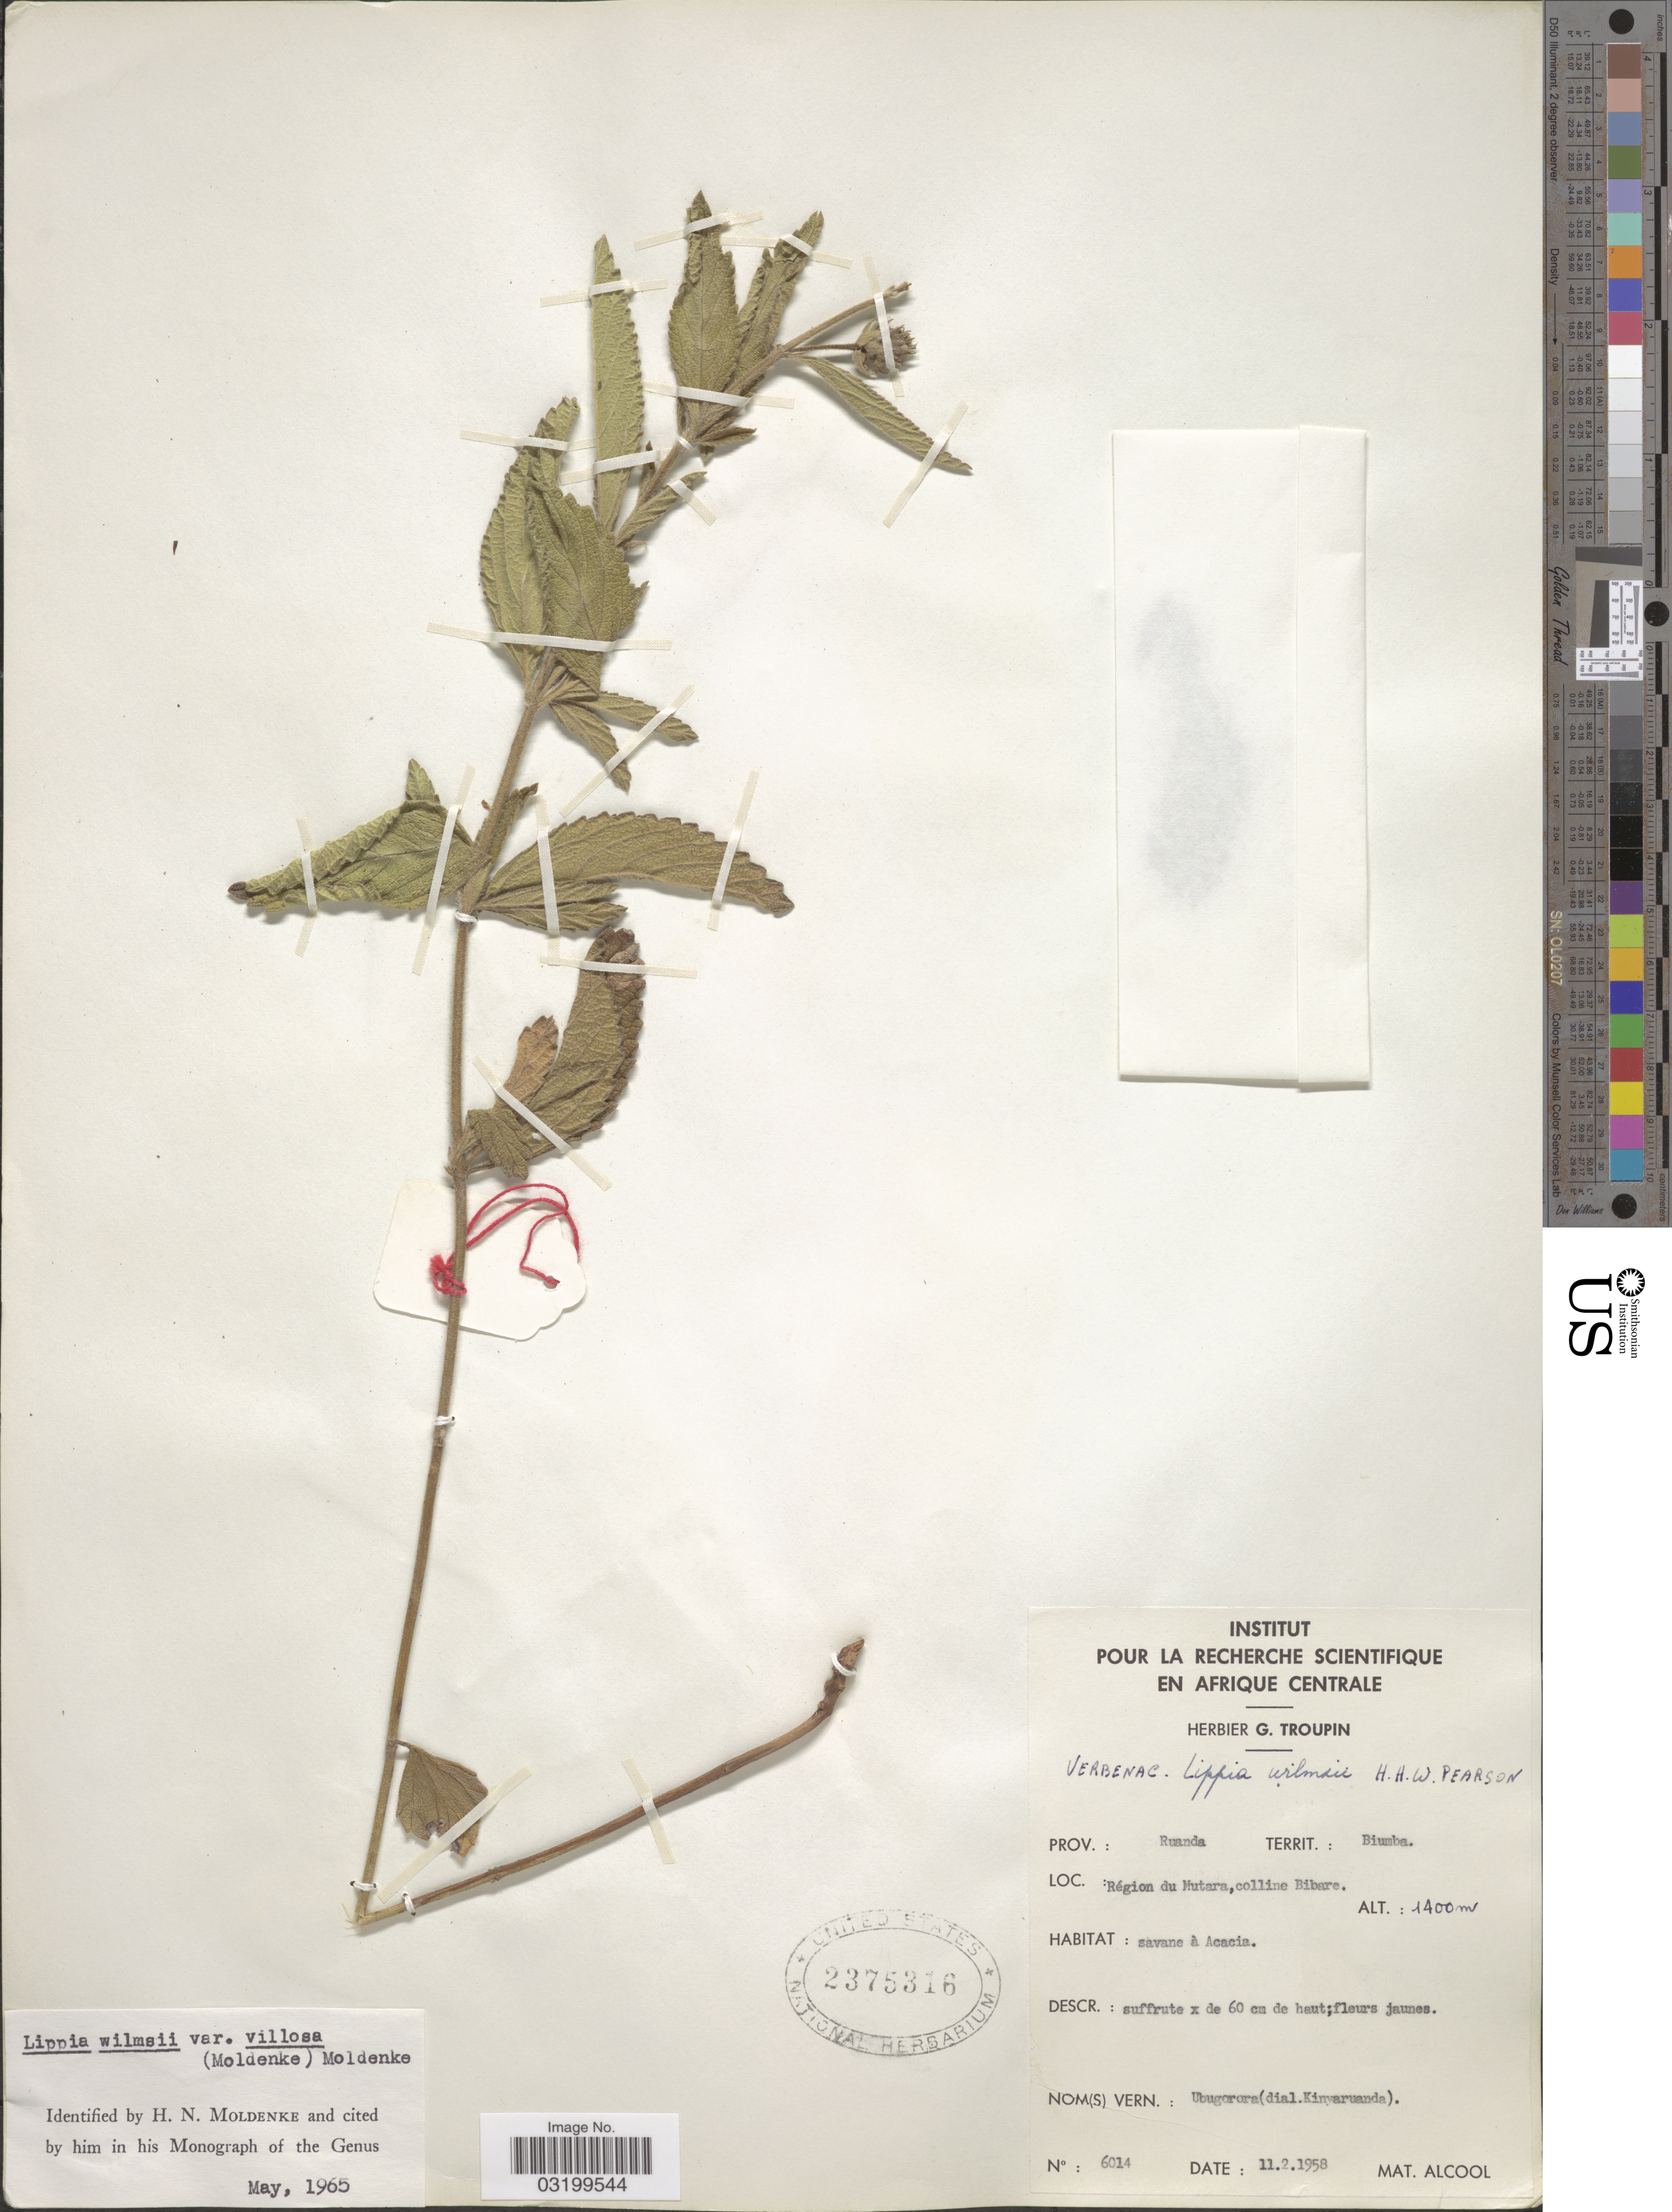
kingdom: Plantae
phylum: Tracheophyta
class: Magnoliopsida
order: Lamiales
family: Verbenaceae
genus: Lippia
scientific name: Lippia wilmsii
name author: H. Pearson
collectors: ex herb. G. Troupin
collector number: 6014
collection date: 1958-02-11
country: Rwanda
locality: Prov.: Ruanda. Territ.: Biumba. Région du Mutara, colline Bibare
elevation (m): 1400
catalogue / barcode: US 2375316